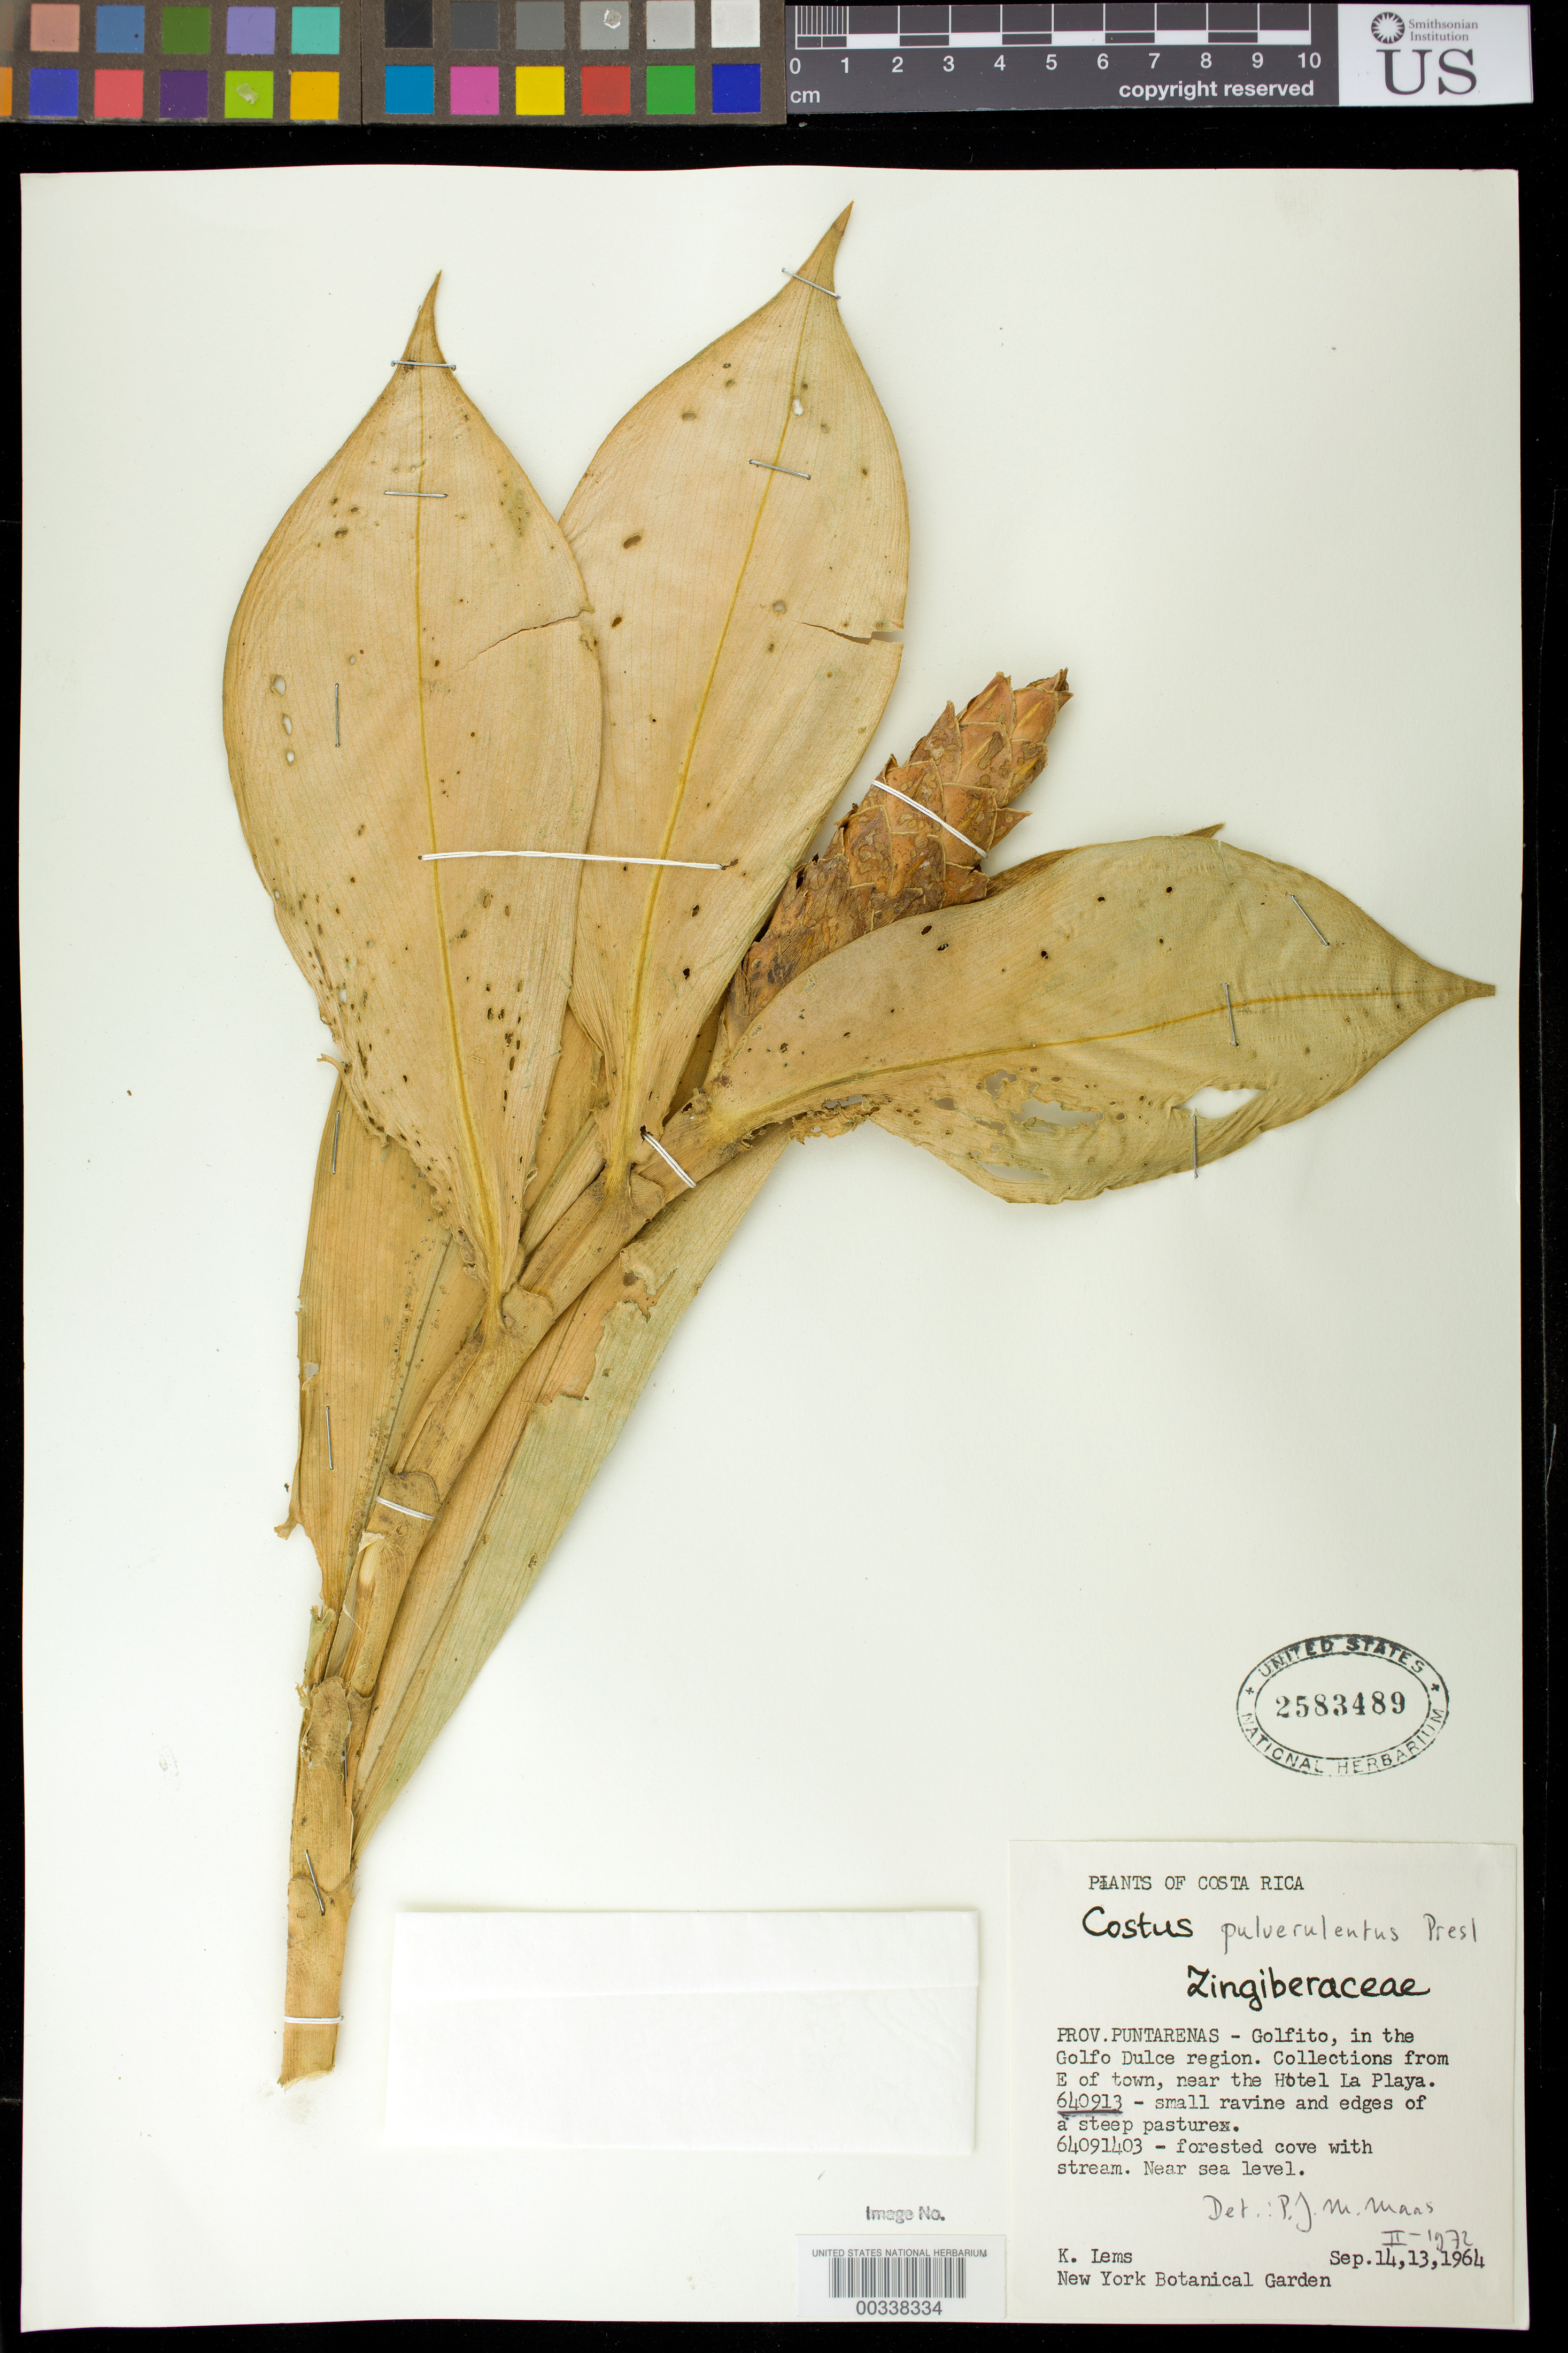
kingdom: Plantae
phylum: Tracheophyta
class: Liliopsida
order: Zingiberales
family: Costaceae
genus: Costus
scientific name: Costus pulverulentus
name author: C. Presl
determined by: Maas, Paul J. M.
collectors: K. Lems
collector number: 640913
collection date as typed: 13 Sep 1964 and 14 Sep 1964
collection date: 1964-09-13,1964-09-14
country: Costa Rica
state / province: Puntarenas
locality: Golfito, in the golfo dulce region, collections from e of town, near hotel la playa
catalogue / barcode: US 2583489